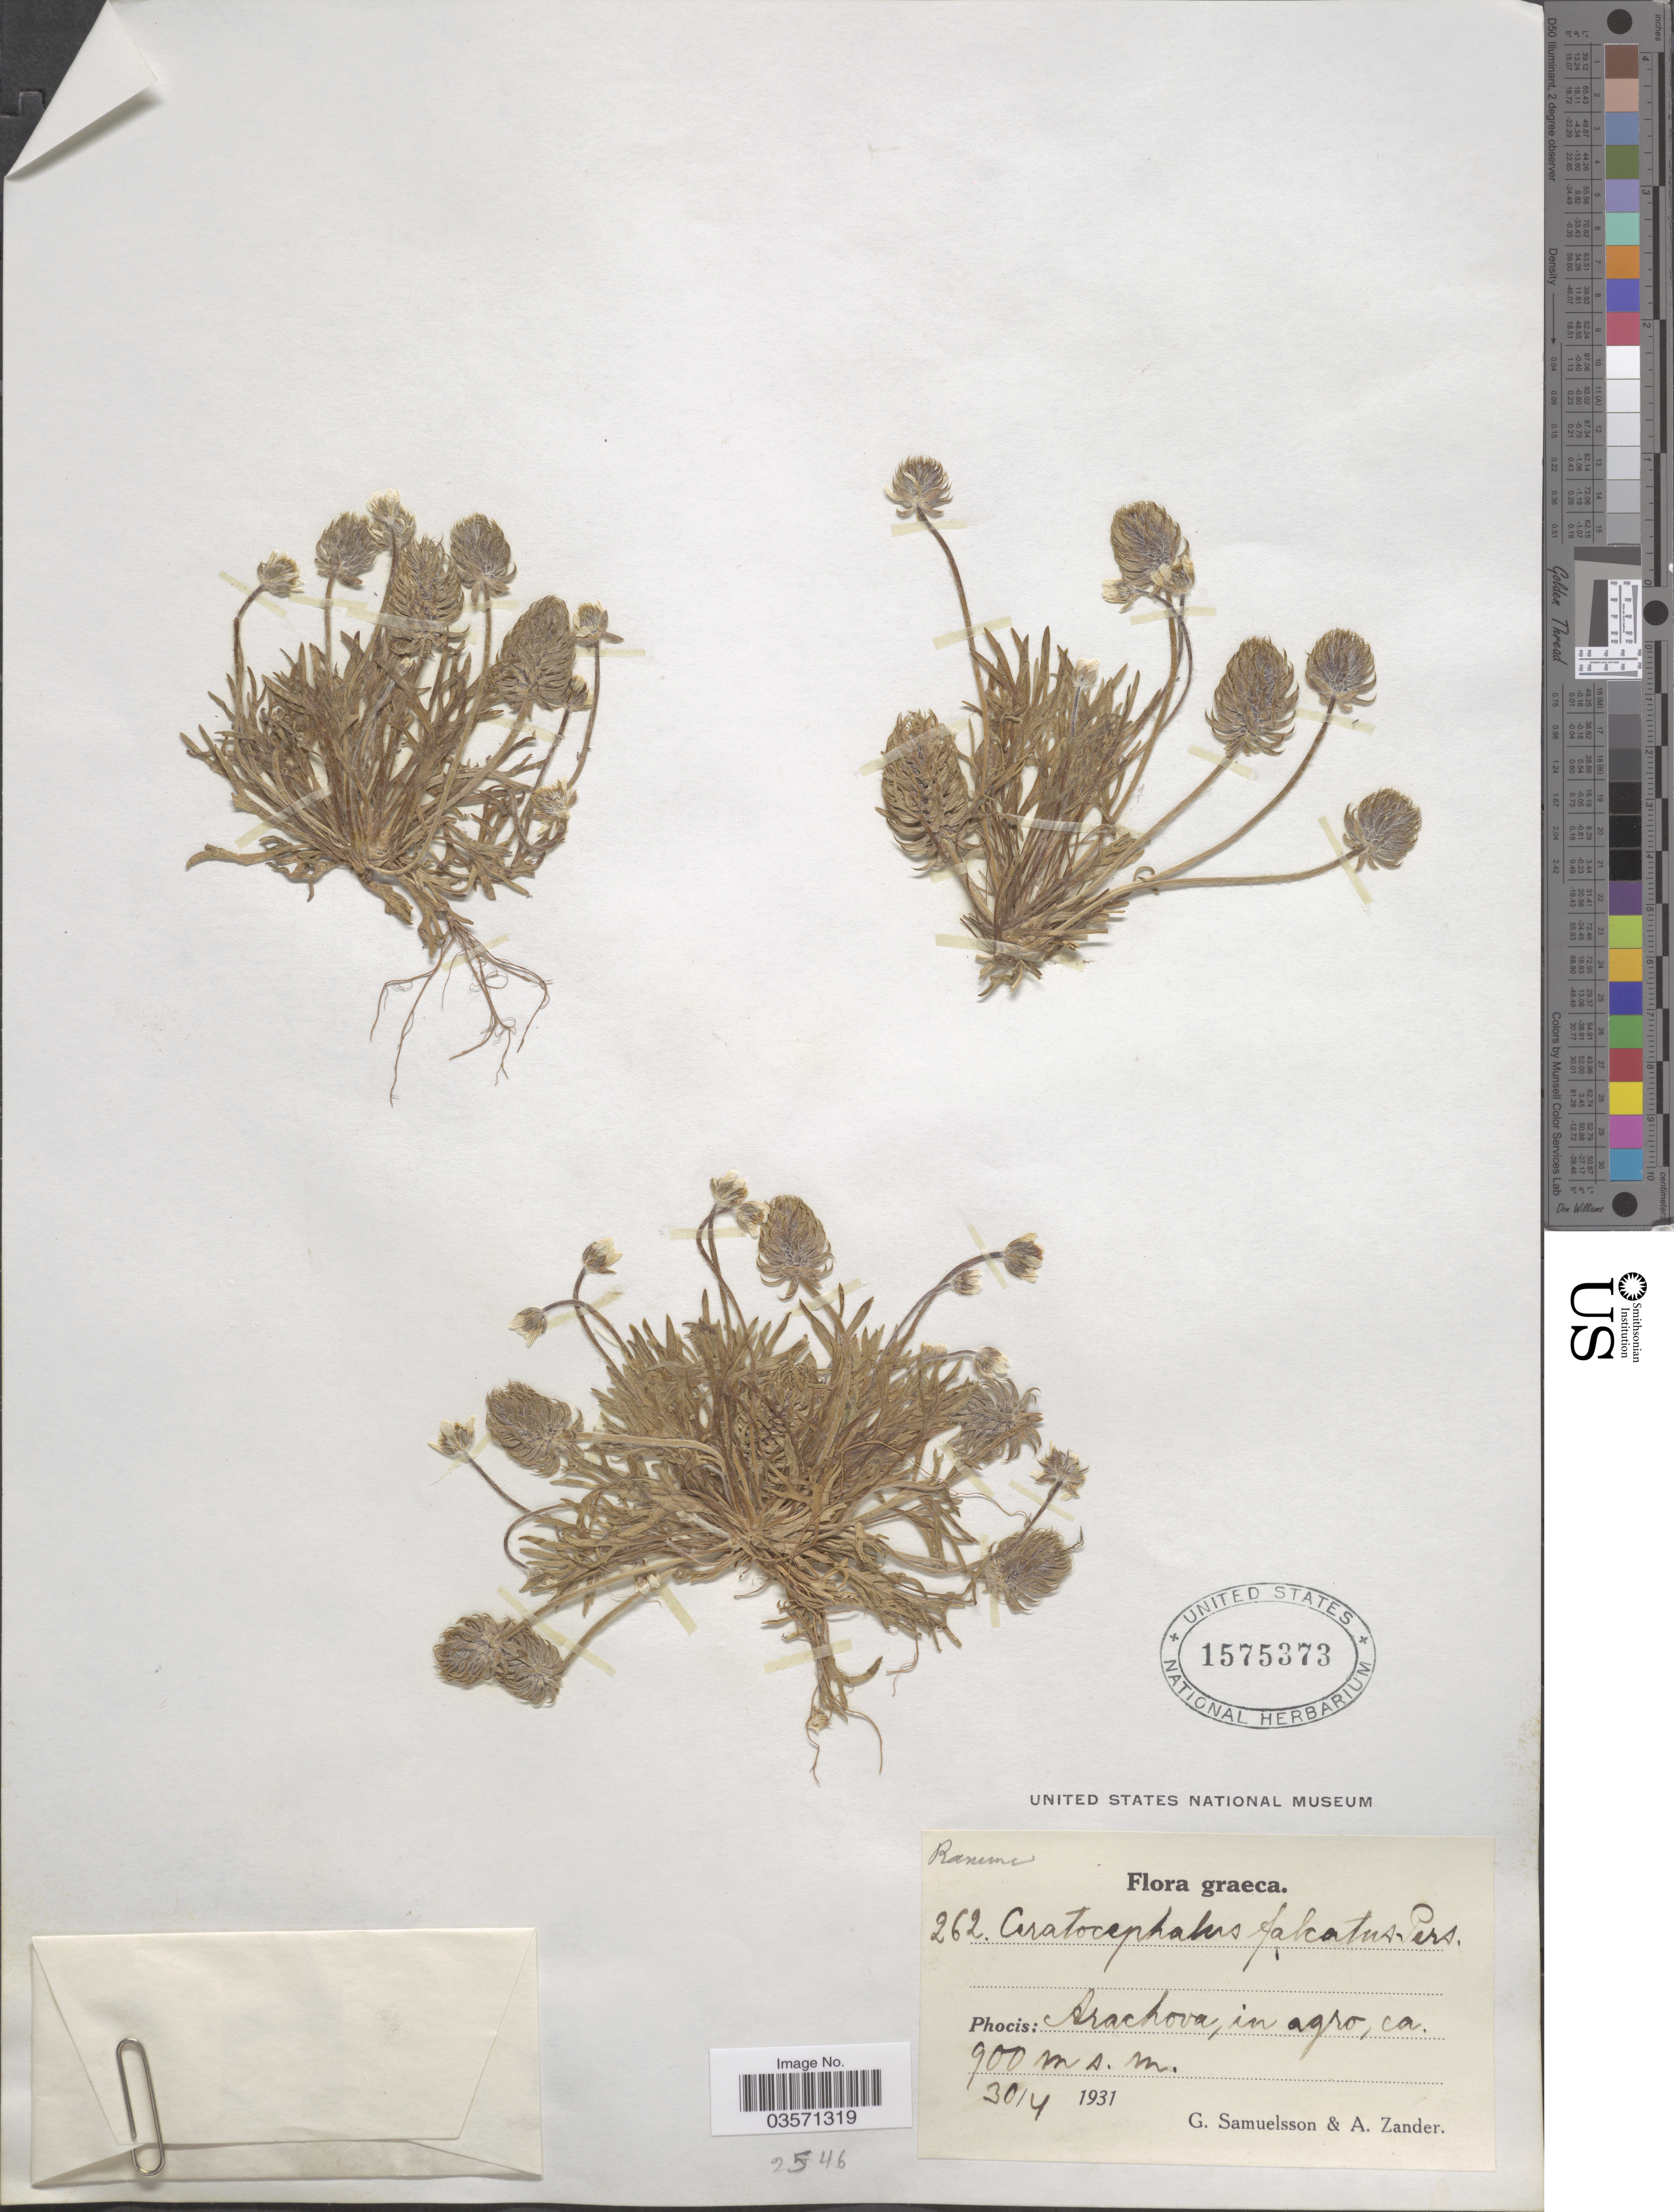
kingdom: Plantae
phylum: Tracheophyta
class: Magnoliopsida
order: Ranunculales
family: Ranunculaceae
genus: Ranunculus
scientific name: Ranunculus falcatus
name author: L.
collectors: G. Samuelsson & A. Zander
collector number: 262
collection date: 1931-04-30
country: Greece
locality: Graeca. Phocis: Arachova, in agro.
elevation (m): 900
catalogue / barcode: US 1575373